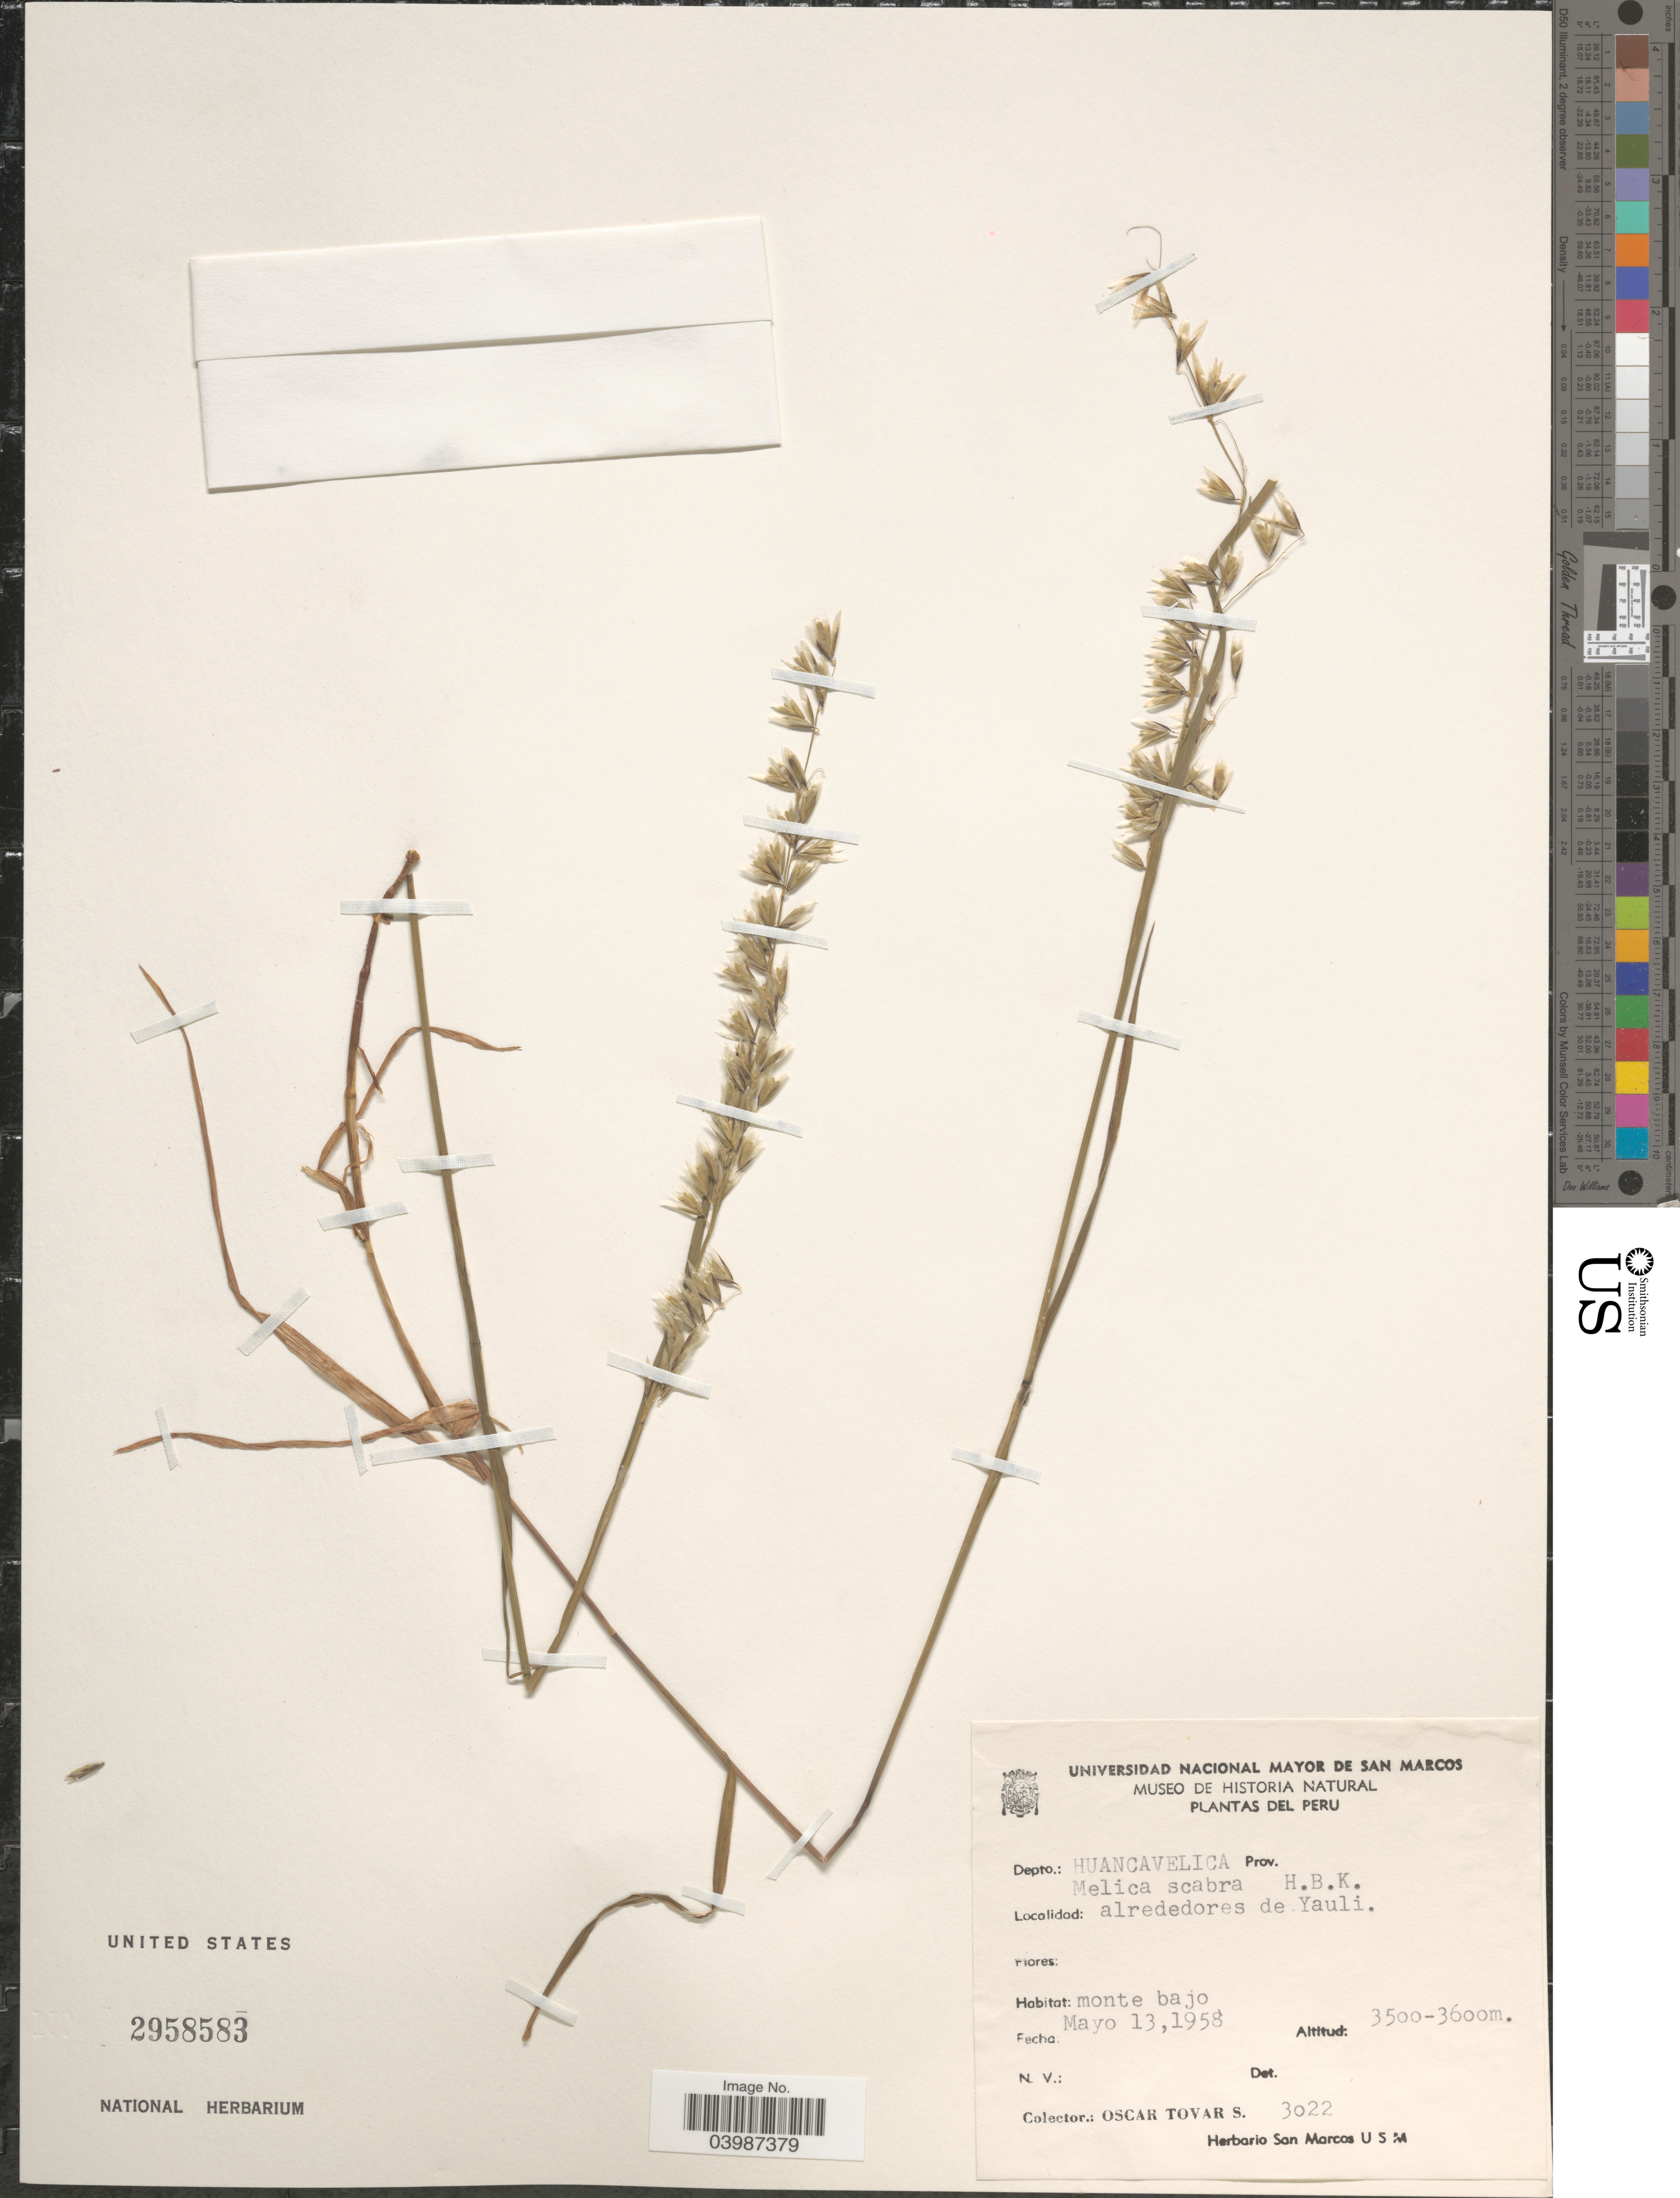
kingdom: Plantae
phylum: Tracheophyta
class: Liliopsida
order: Poales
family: Poaceae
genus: Melica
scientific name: Melica scabra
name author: Kunth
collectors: Ó. Tovar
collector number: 3022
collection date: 1958-05-13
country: Peru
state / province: Huancavelica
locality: Depto.: Huancavelica. Alrededores de Yauli. Monte bajo.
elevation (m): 3500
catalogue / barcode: US 2958583